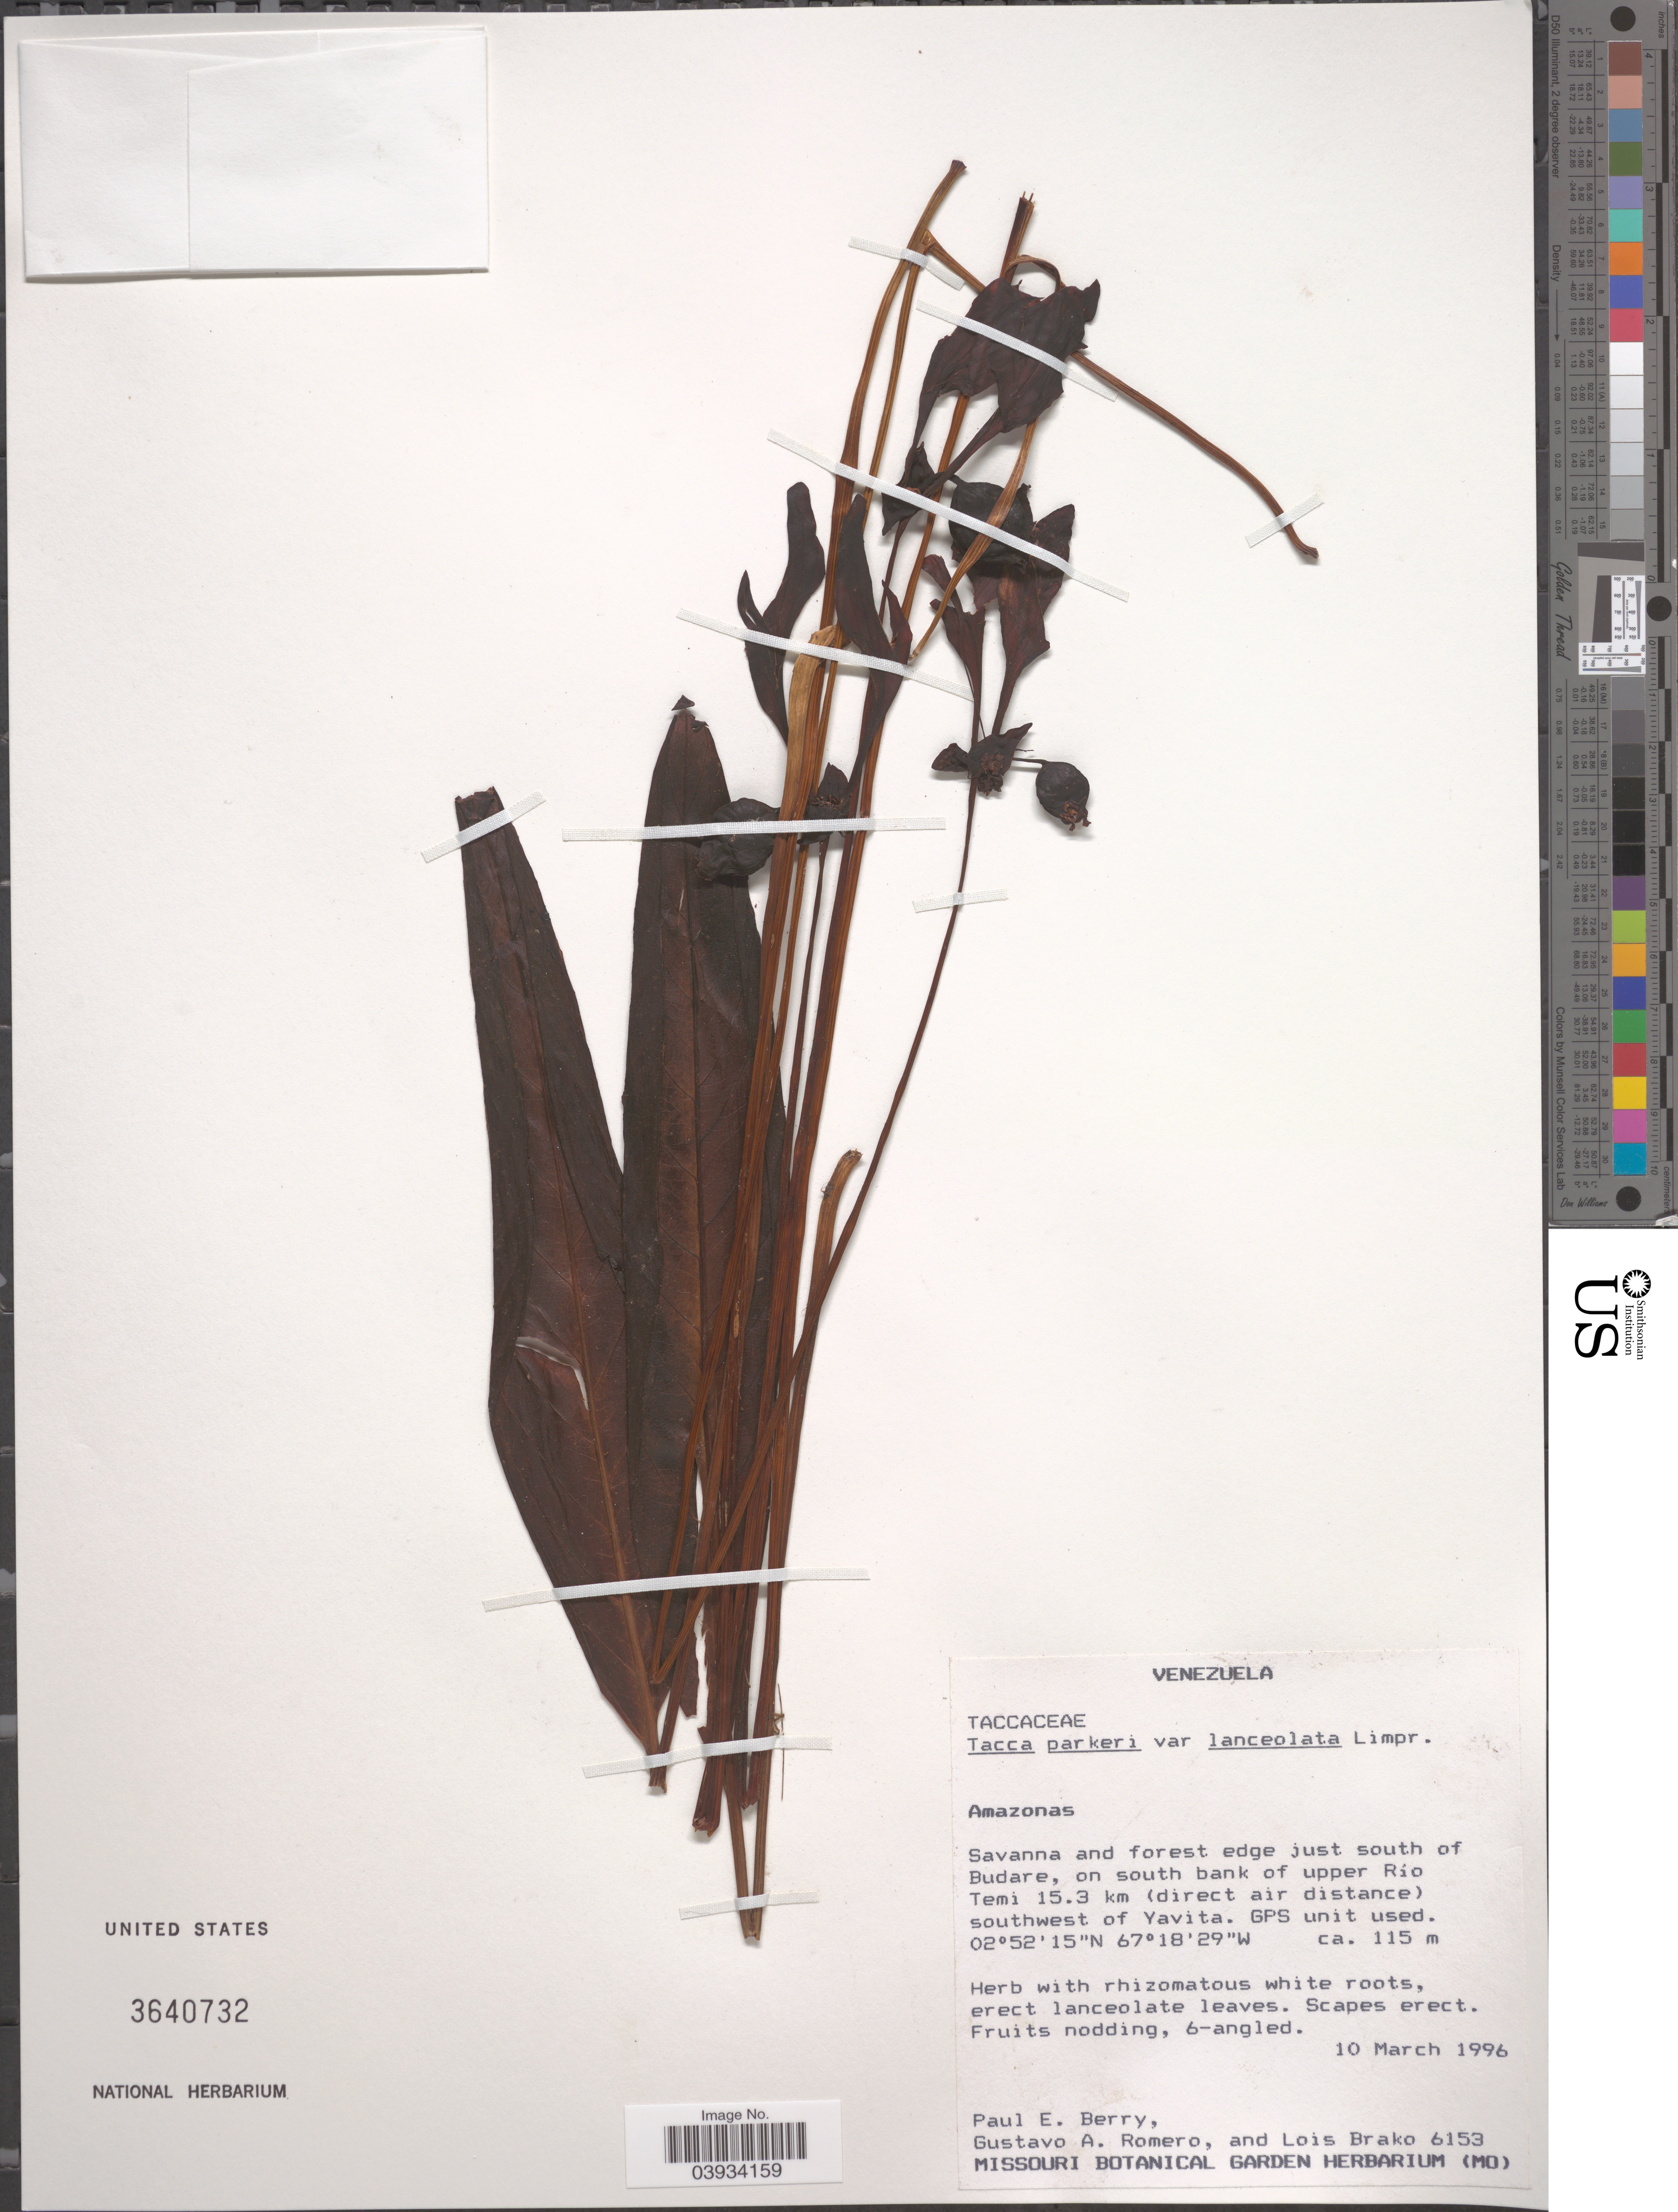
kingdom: Plantae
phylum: Tracheophyta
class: Liliopsida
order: Dioscoreales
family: Dioscoreaceae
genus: Tacca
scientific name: Tacca parkeri var. lanceolata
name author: Seem.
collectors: P. E. Berry, G. Romero & L. Brako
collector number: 6153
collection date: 1996-03-10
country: Venezuela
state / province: Amazonas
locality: Savanna and forest edge just south of Budare, on south bank of upper Río Temi 15.3 km (direct air distance) southwest of Yavita.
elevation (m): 115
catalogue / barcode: US 3640732